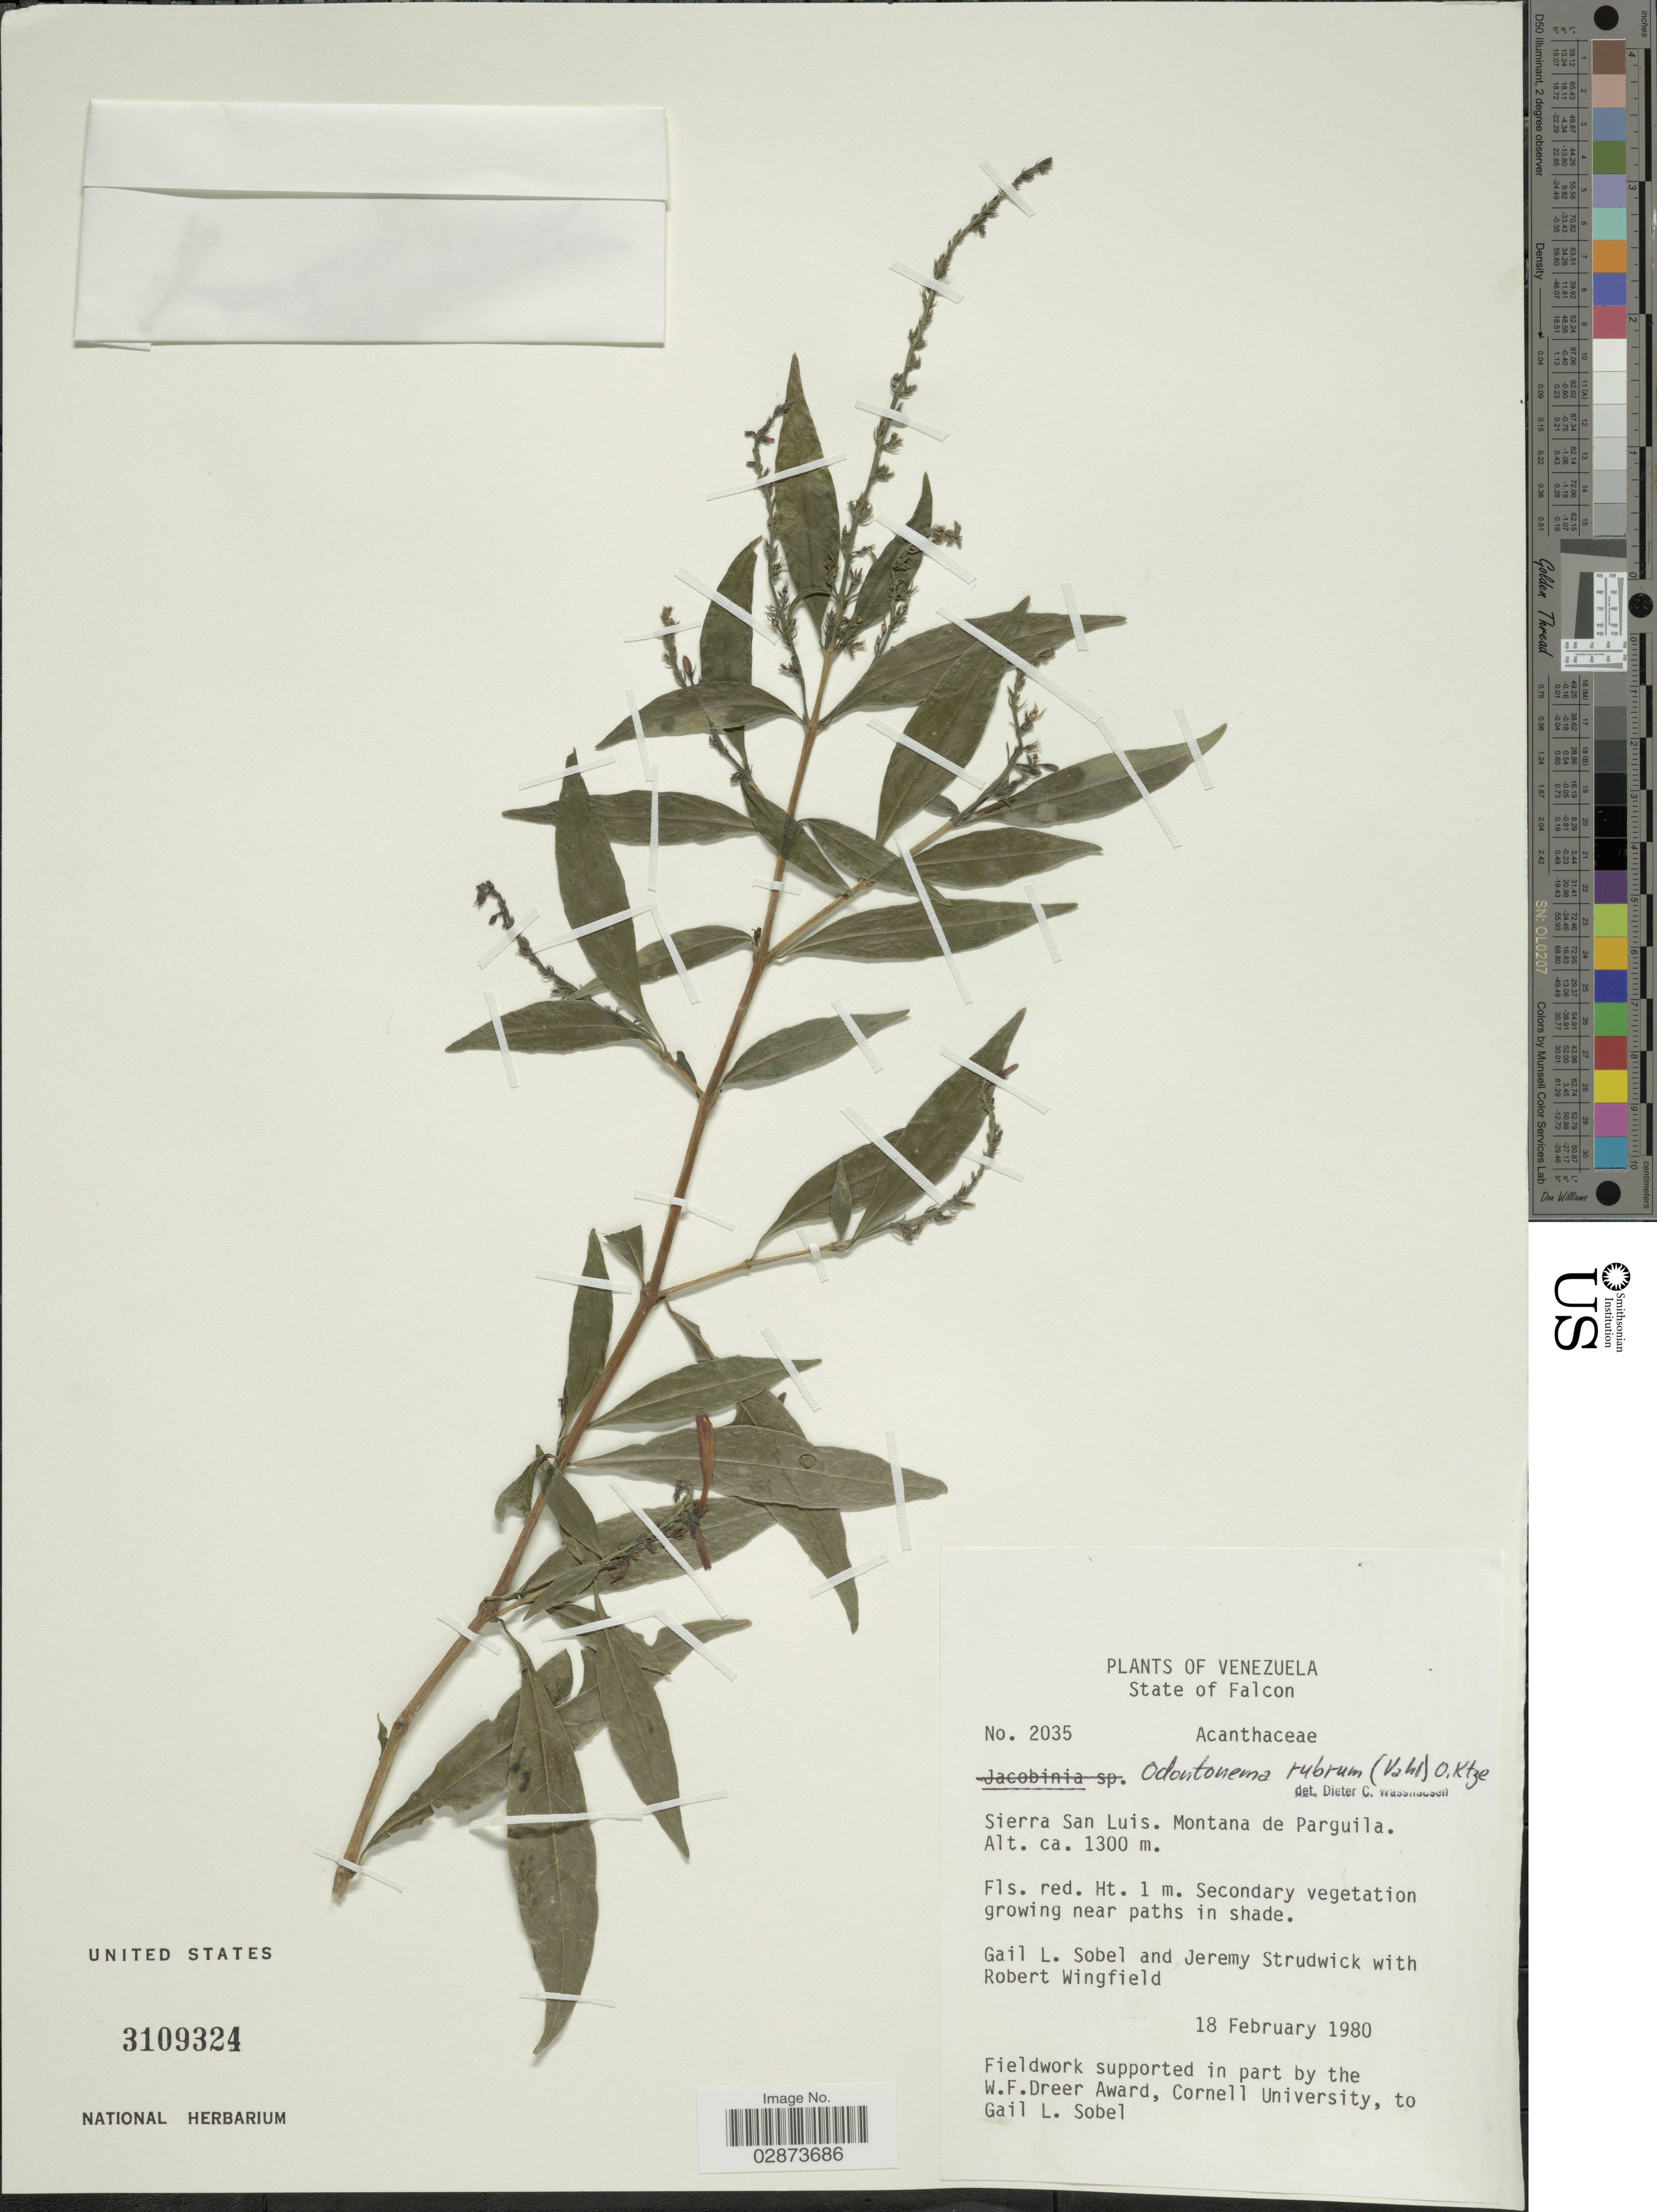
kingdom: Plantae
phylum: Tracheophyta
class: Magnoliopsida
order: Lamiales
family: Acanthaceae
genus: Odontonema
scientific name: Odontonema rubrum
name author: (Vahl) Kuntze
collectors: G. L. Sobel, J. J. Strudwick & R. C. Wingfield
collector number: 2035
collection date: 1980-02-18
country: Venezuela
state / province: Falcón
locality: State of Falcon. Sierra San Luis. Montana de Parguila.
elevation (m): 1300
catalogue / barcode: US 3109324